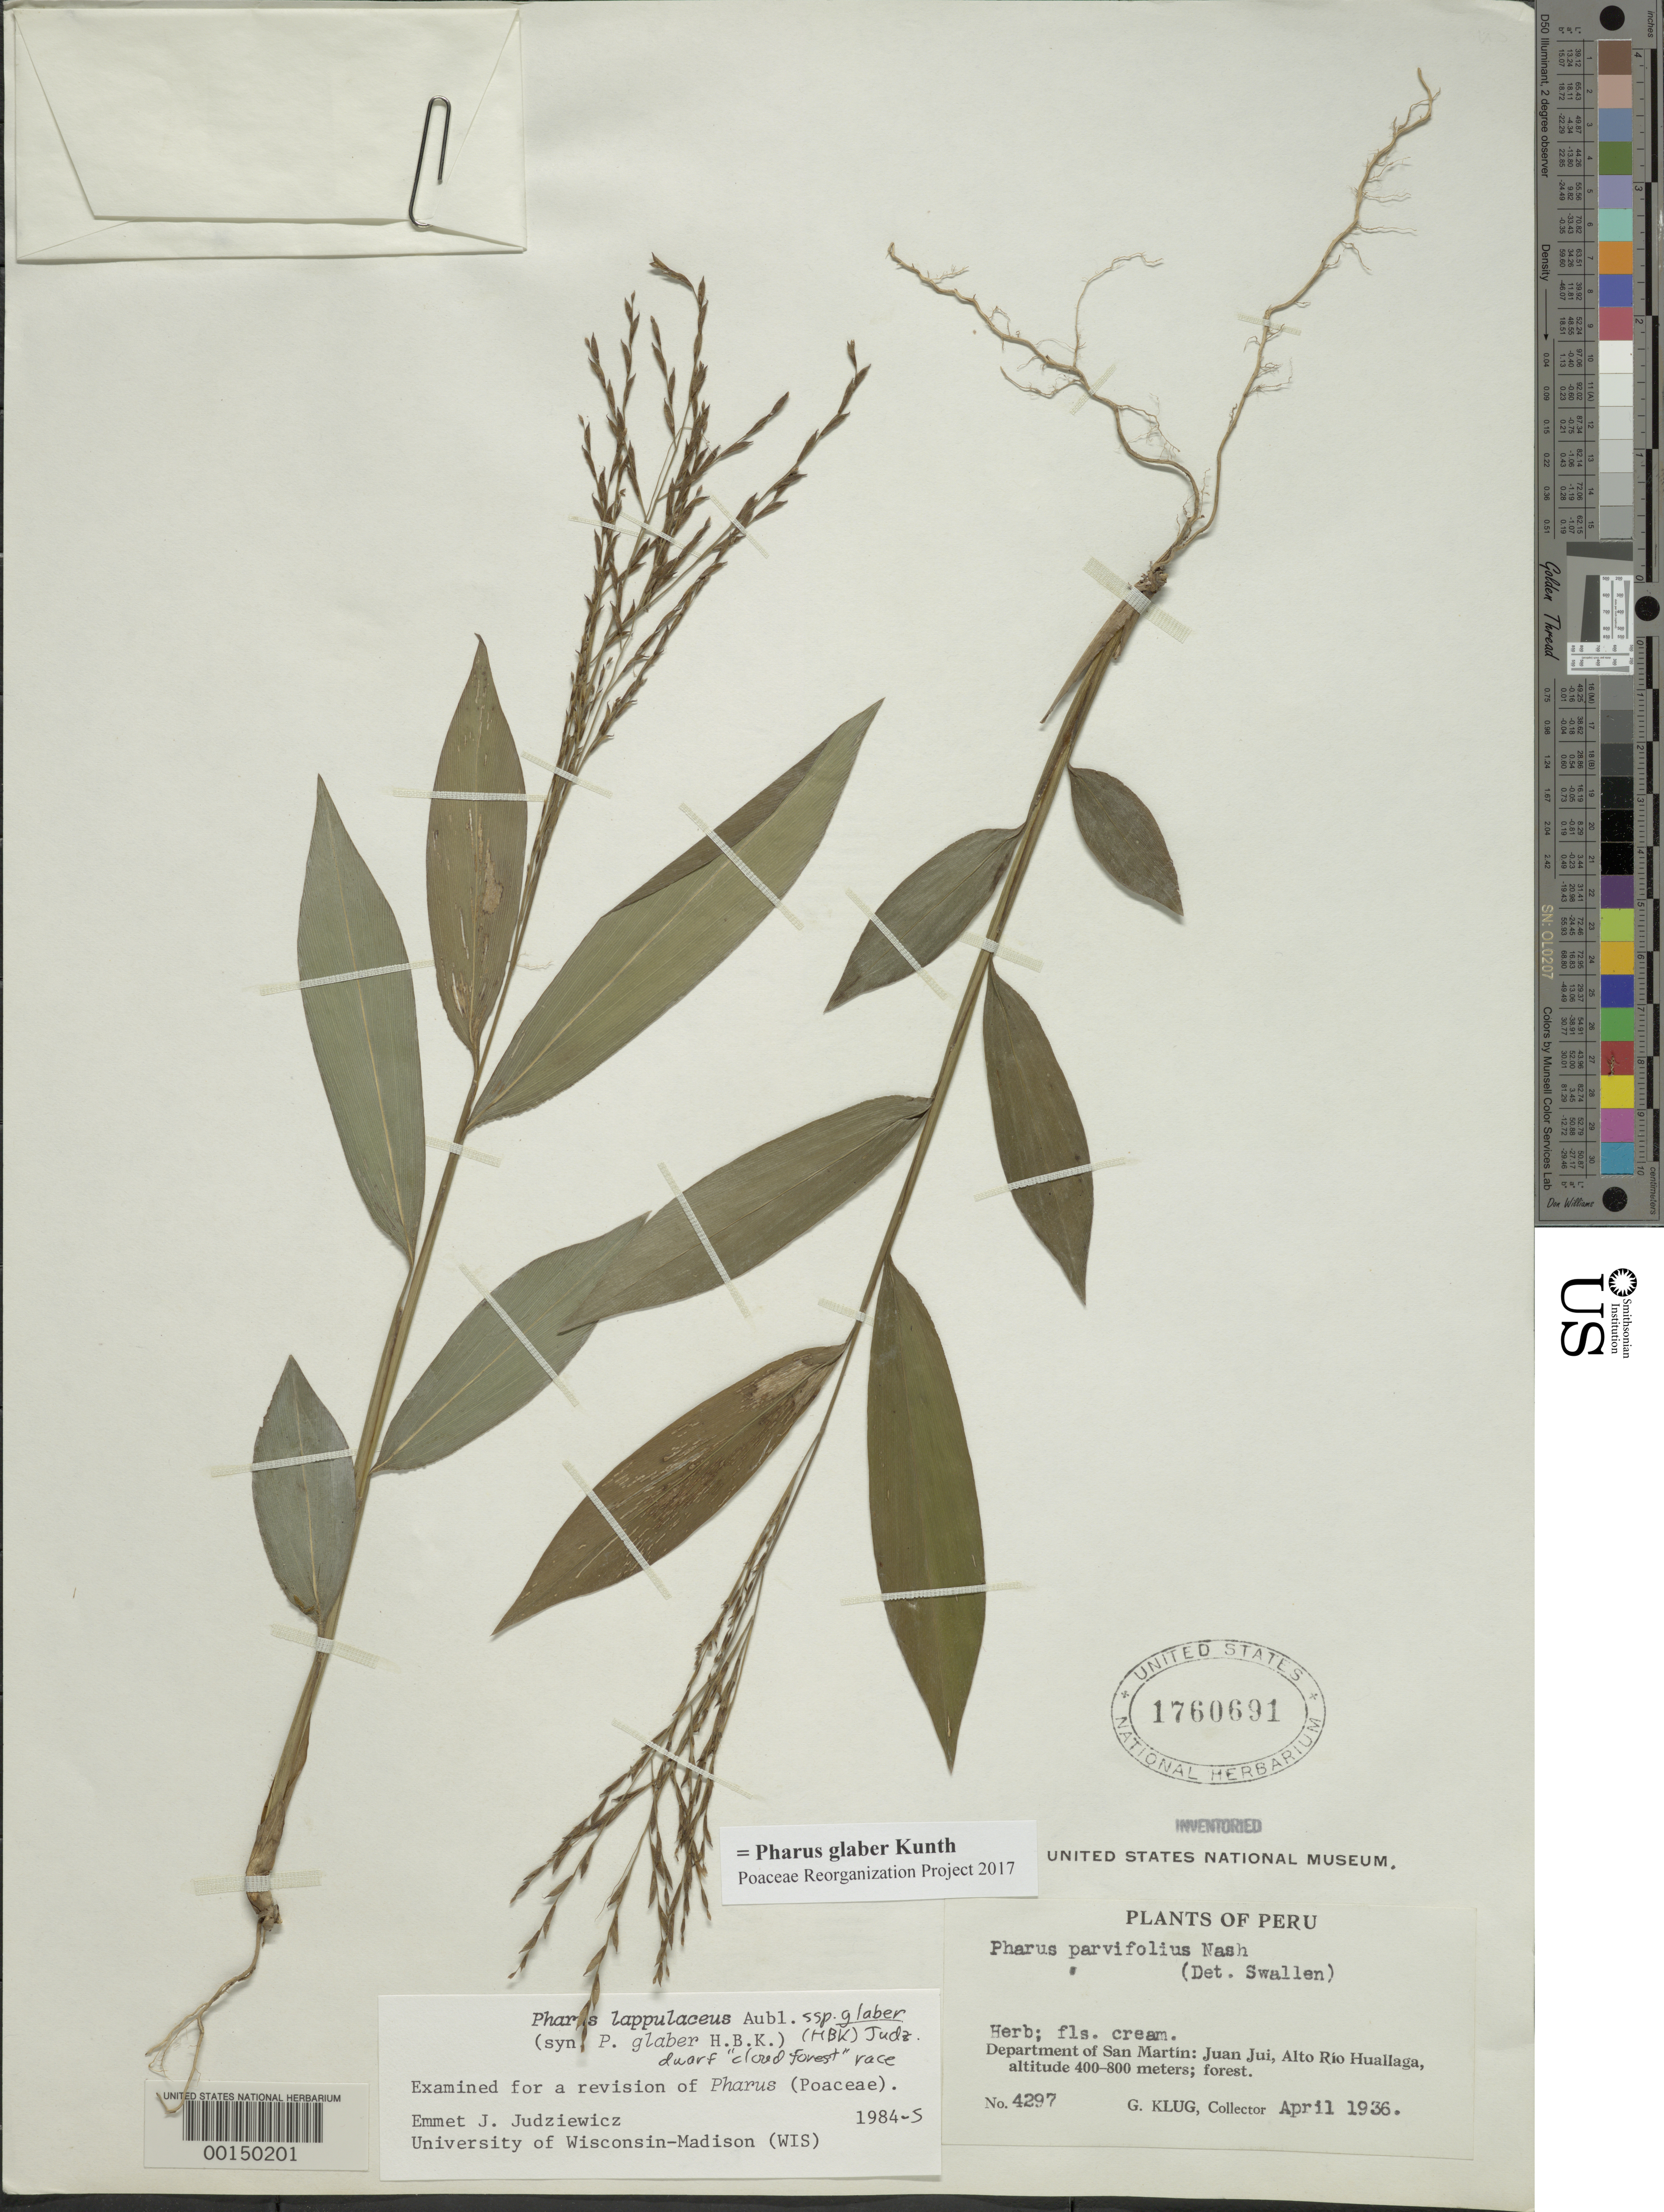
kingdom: Plantae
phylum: Tracheophyta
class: Liliopsida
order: Poales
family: Poaceae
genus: Pharus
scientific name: Pharus glaber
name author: Kunth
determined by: Poaceae Reorganization Project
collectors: G. Klug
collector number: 4297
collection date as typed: Apr 1936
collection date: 1936-04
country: Peru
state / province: San Martín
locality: Juan jui, alto rio huallaga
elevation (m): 400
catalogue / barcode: US 1760691